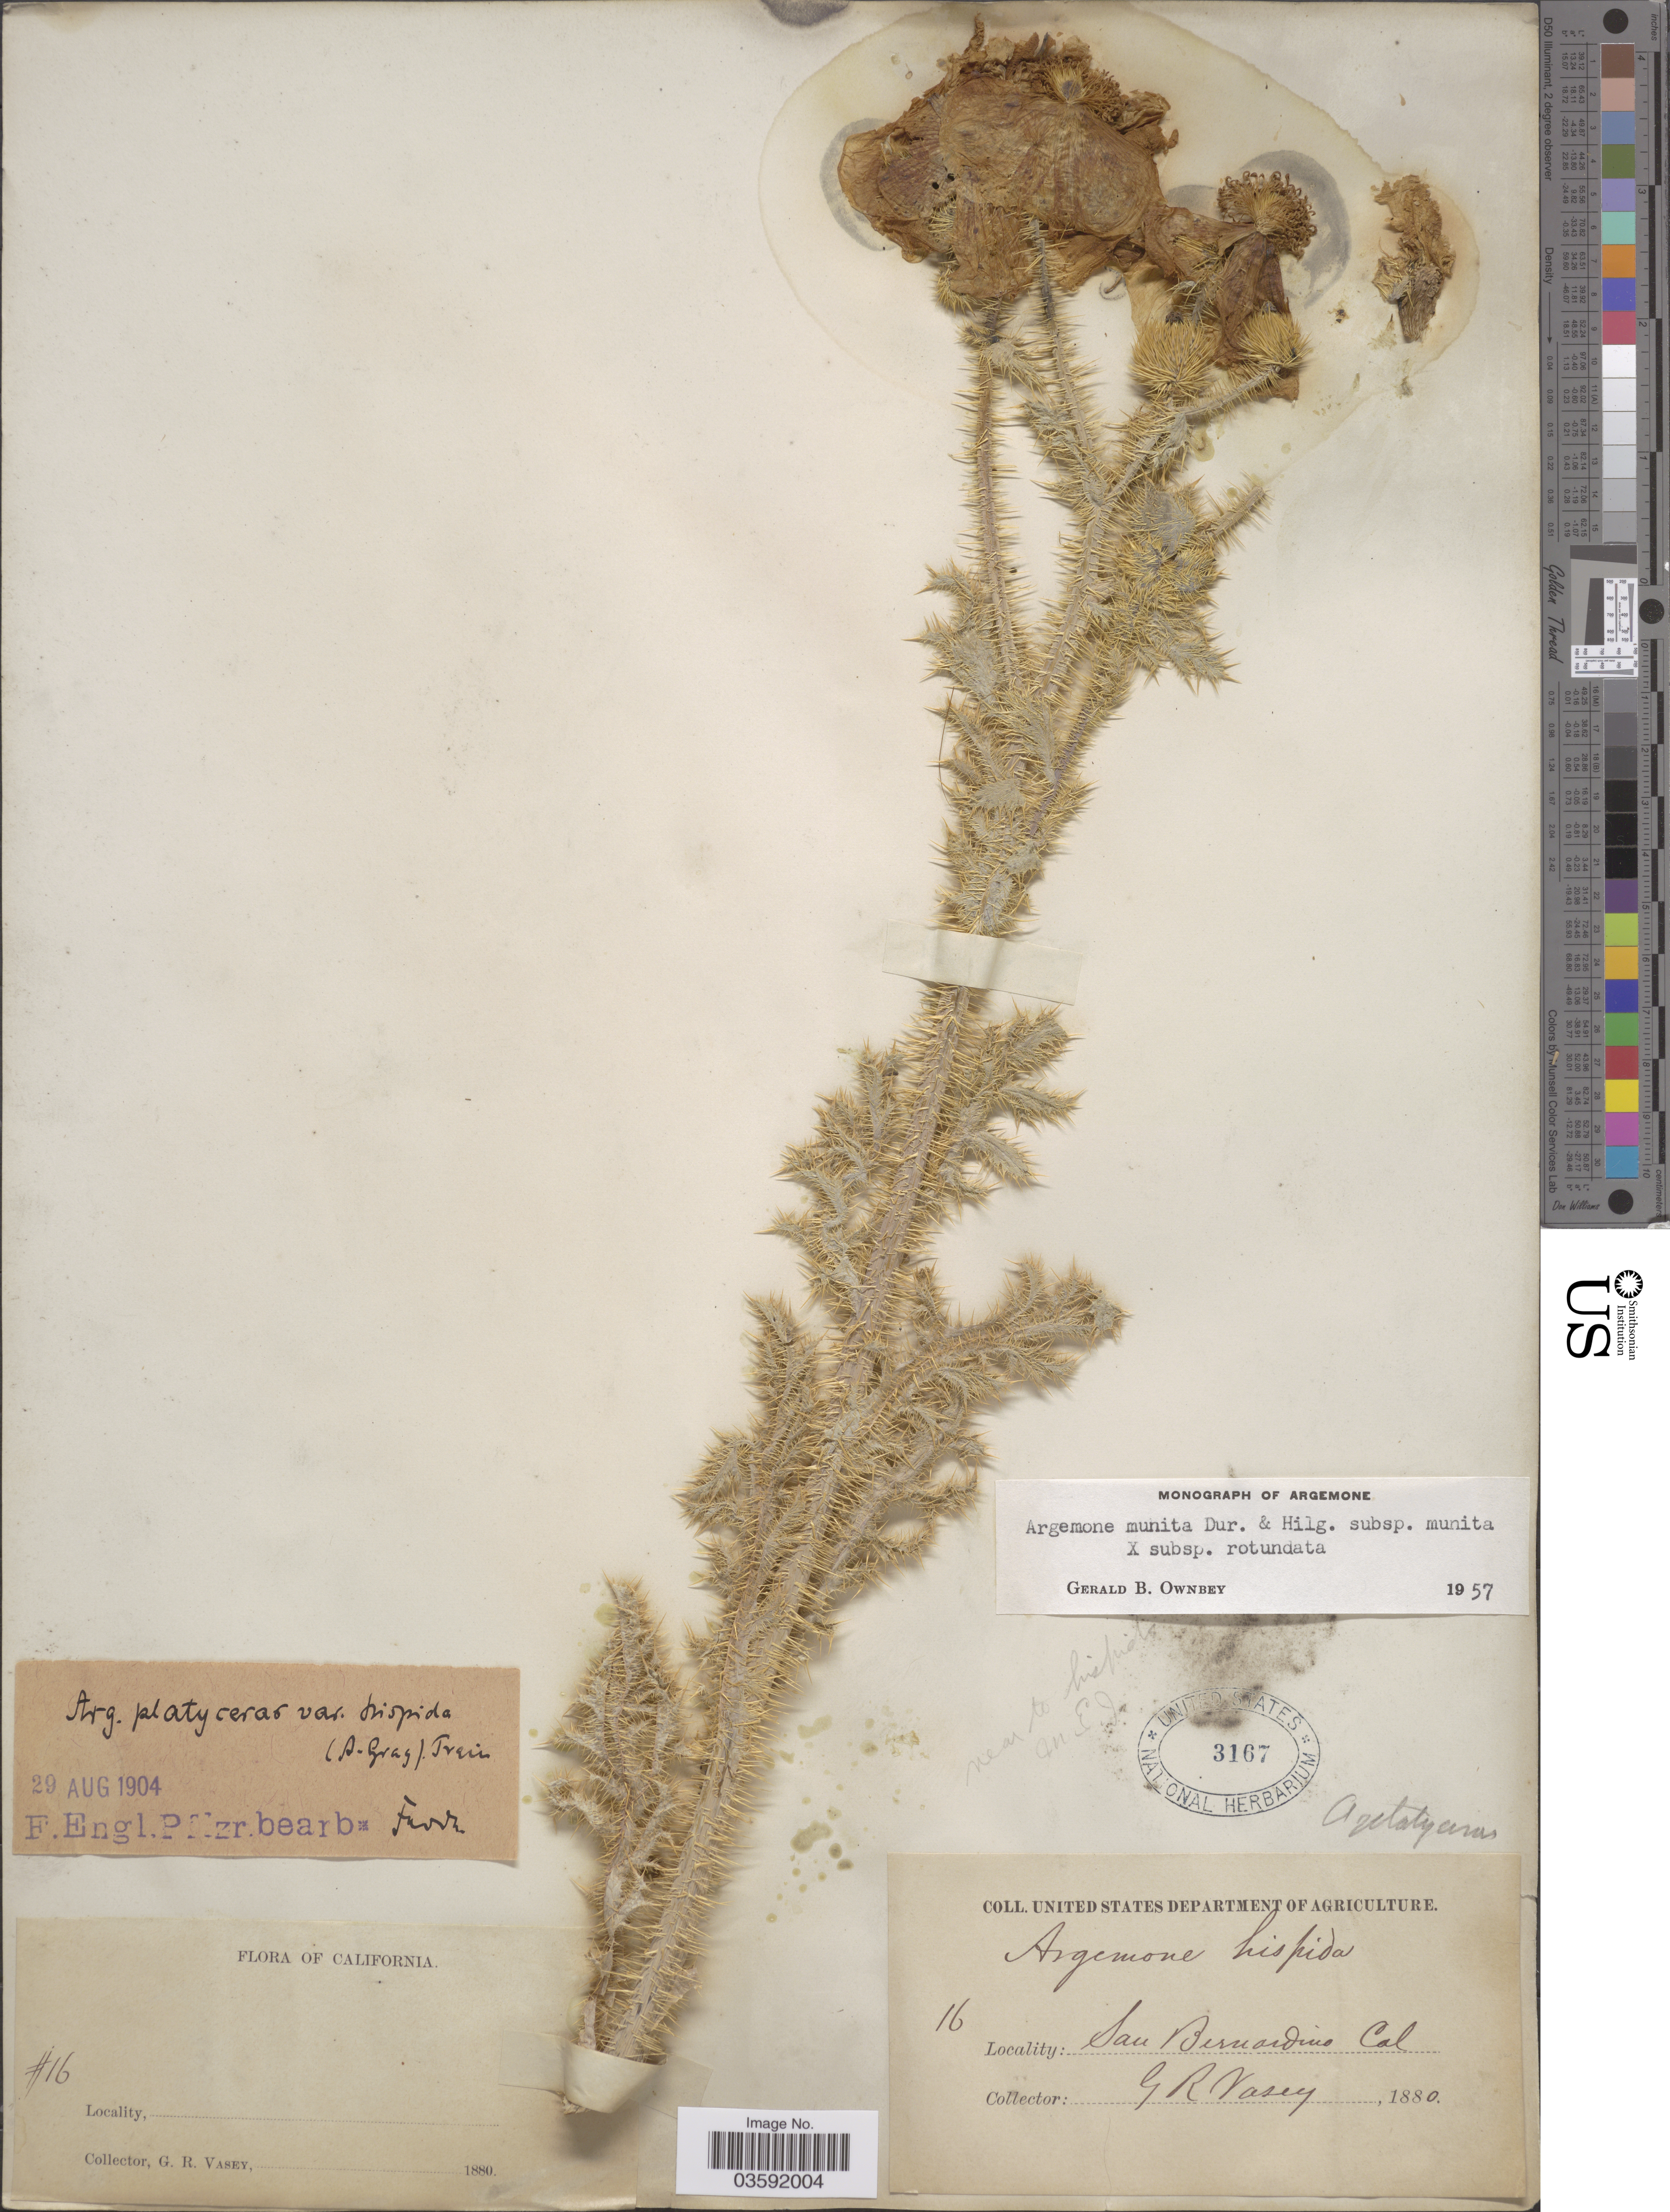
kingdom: Plantae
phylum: Tracheophyta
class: Magnoliopsida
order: Ranunculales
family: Papaveraceae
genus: Argemone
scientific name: Argemone munita Durand & Hilg. subsp. munita x A. munita subsp. rotundata (Rydb.) G.B. Ownbey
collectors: G. R. Vasey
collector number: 16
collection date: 1880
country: United States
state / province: California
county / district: San Bernardino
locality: San Bernardino.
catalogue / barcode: US 3167